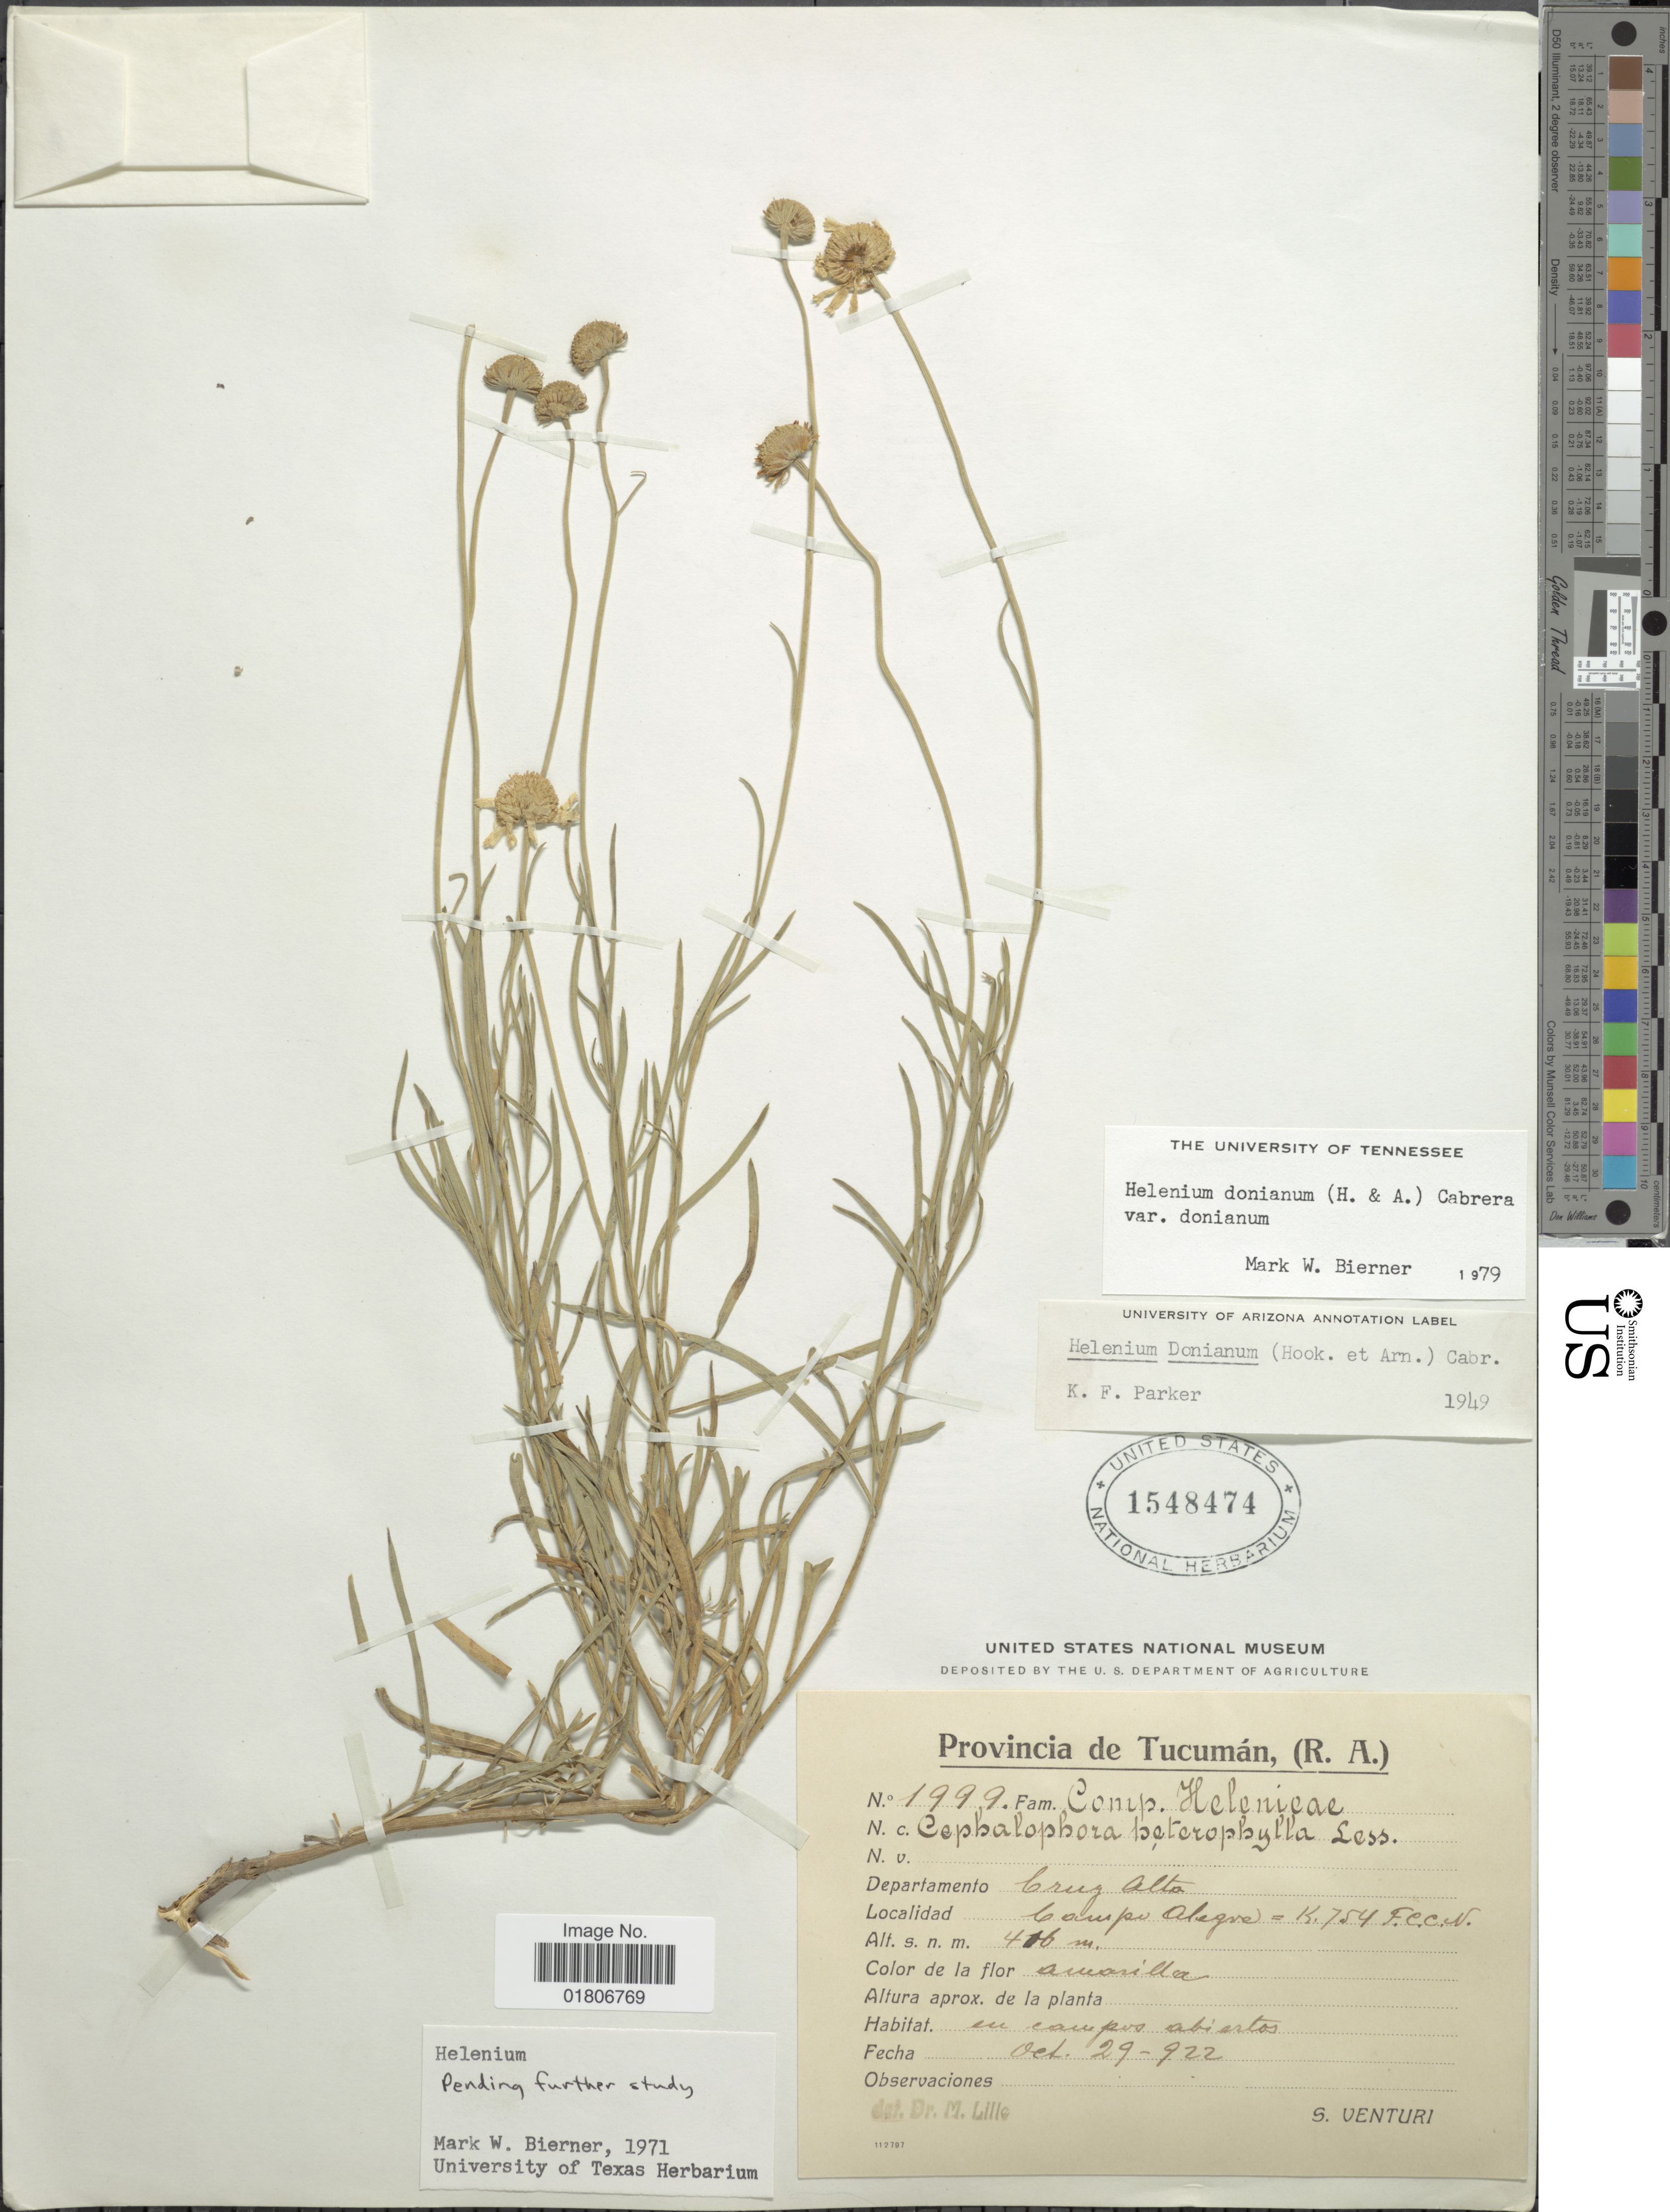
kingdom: Plantae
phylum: Tracheophyta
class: Magnoliopsida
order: Asterales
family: Asteraceae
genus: Helenium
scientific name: Helenium donianum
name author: (Hook. & Arn.) Cabrera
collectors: S. Venturi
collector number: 1999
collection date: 1922-10-29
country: Argentina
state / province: Tucuman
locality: Departamento Cruz Alta. Campo Alegre = K. 754 F.C.C.N.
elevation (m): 416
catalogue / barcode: US 1548474